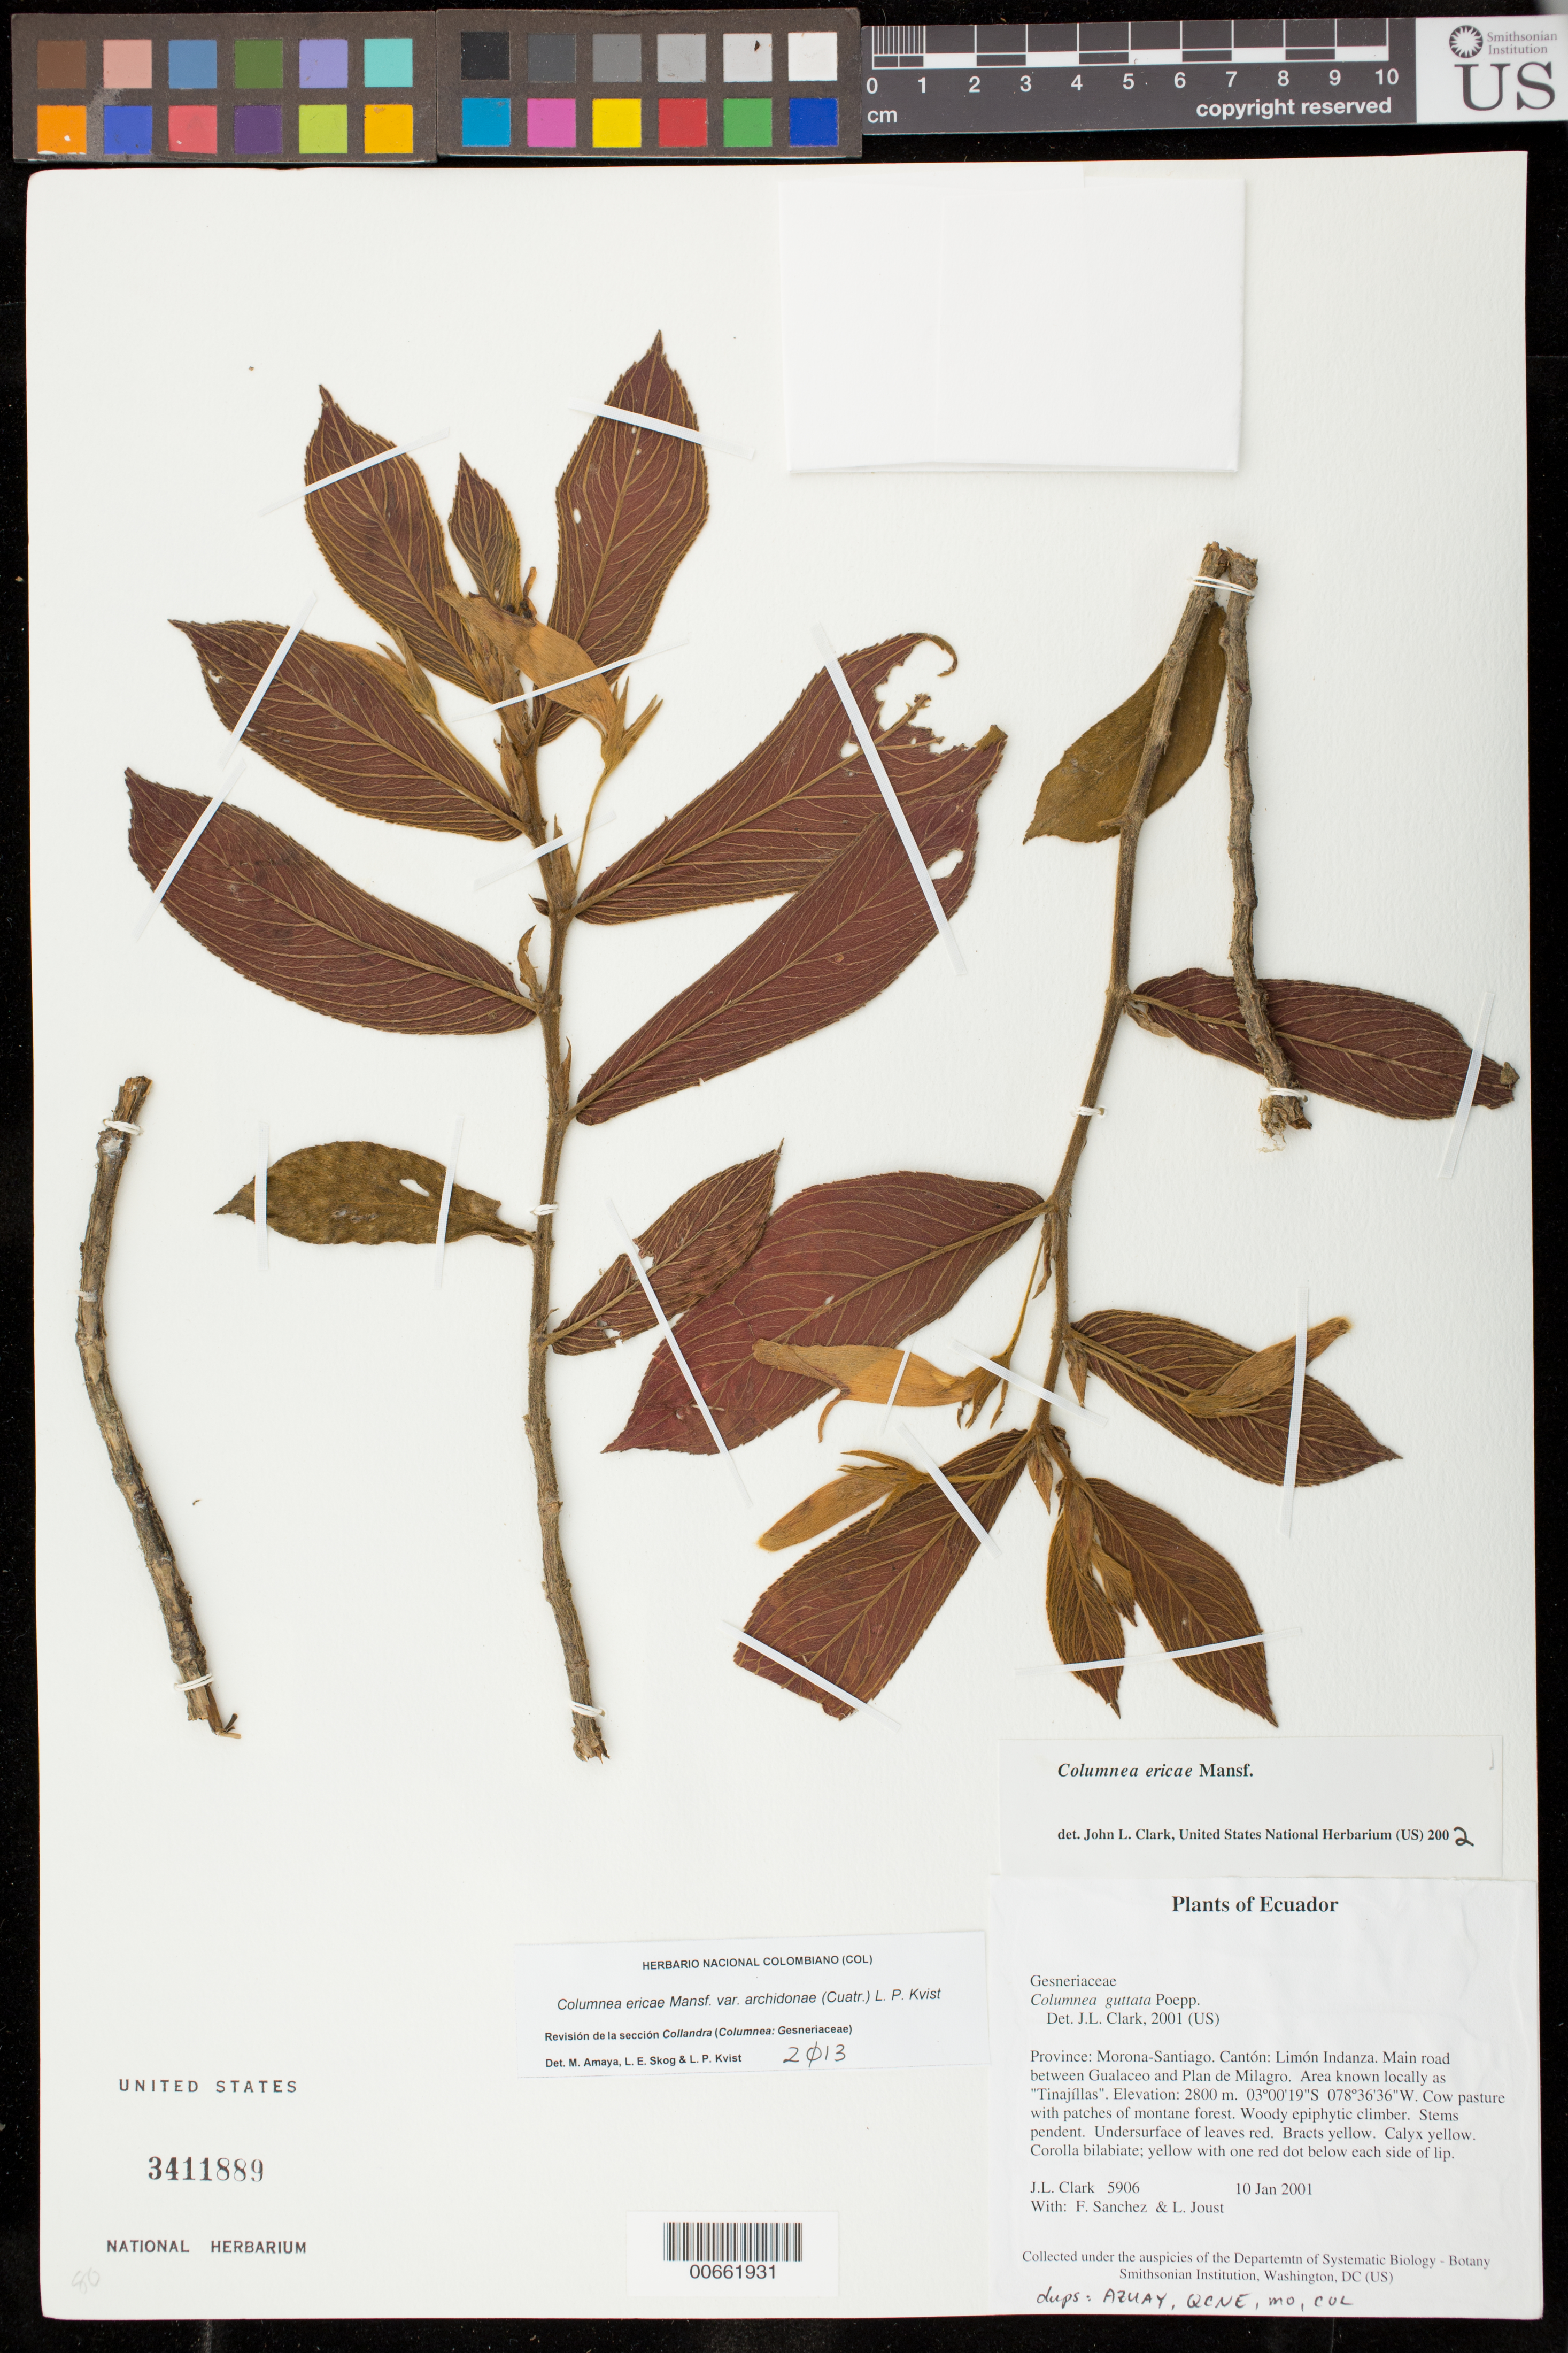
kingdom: Plantae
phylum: Tracheophyta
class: Magnoliopsida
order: Lamiales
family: Gesneriaceae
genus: Columnea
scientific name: Columnea ericae var. archidonae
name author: (Cuatrec.) L.P. Kvist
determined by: Amaya-Márquez, M.; Skog, Laurence E.; Kvist, L. P.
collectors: J. L. Clark, F. Sanchez & L. Jost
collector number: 5906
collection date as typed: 10 Jan 2001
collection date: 2001-01-10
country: Ecuador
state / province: Morona-Santiago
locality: Cantón: Limón Indanza. Main road between Gualaceo and Plan de Milagro. Area known locally as "Tinajíllas"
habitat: Cow pasture with patches of montane forest.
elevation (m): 2800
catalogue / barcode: US 3411889